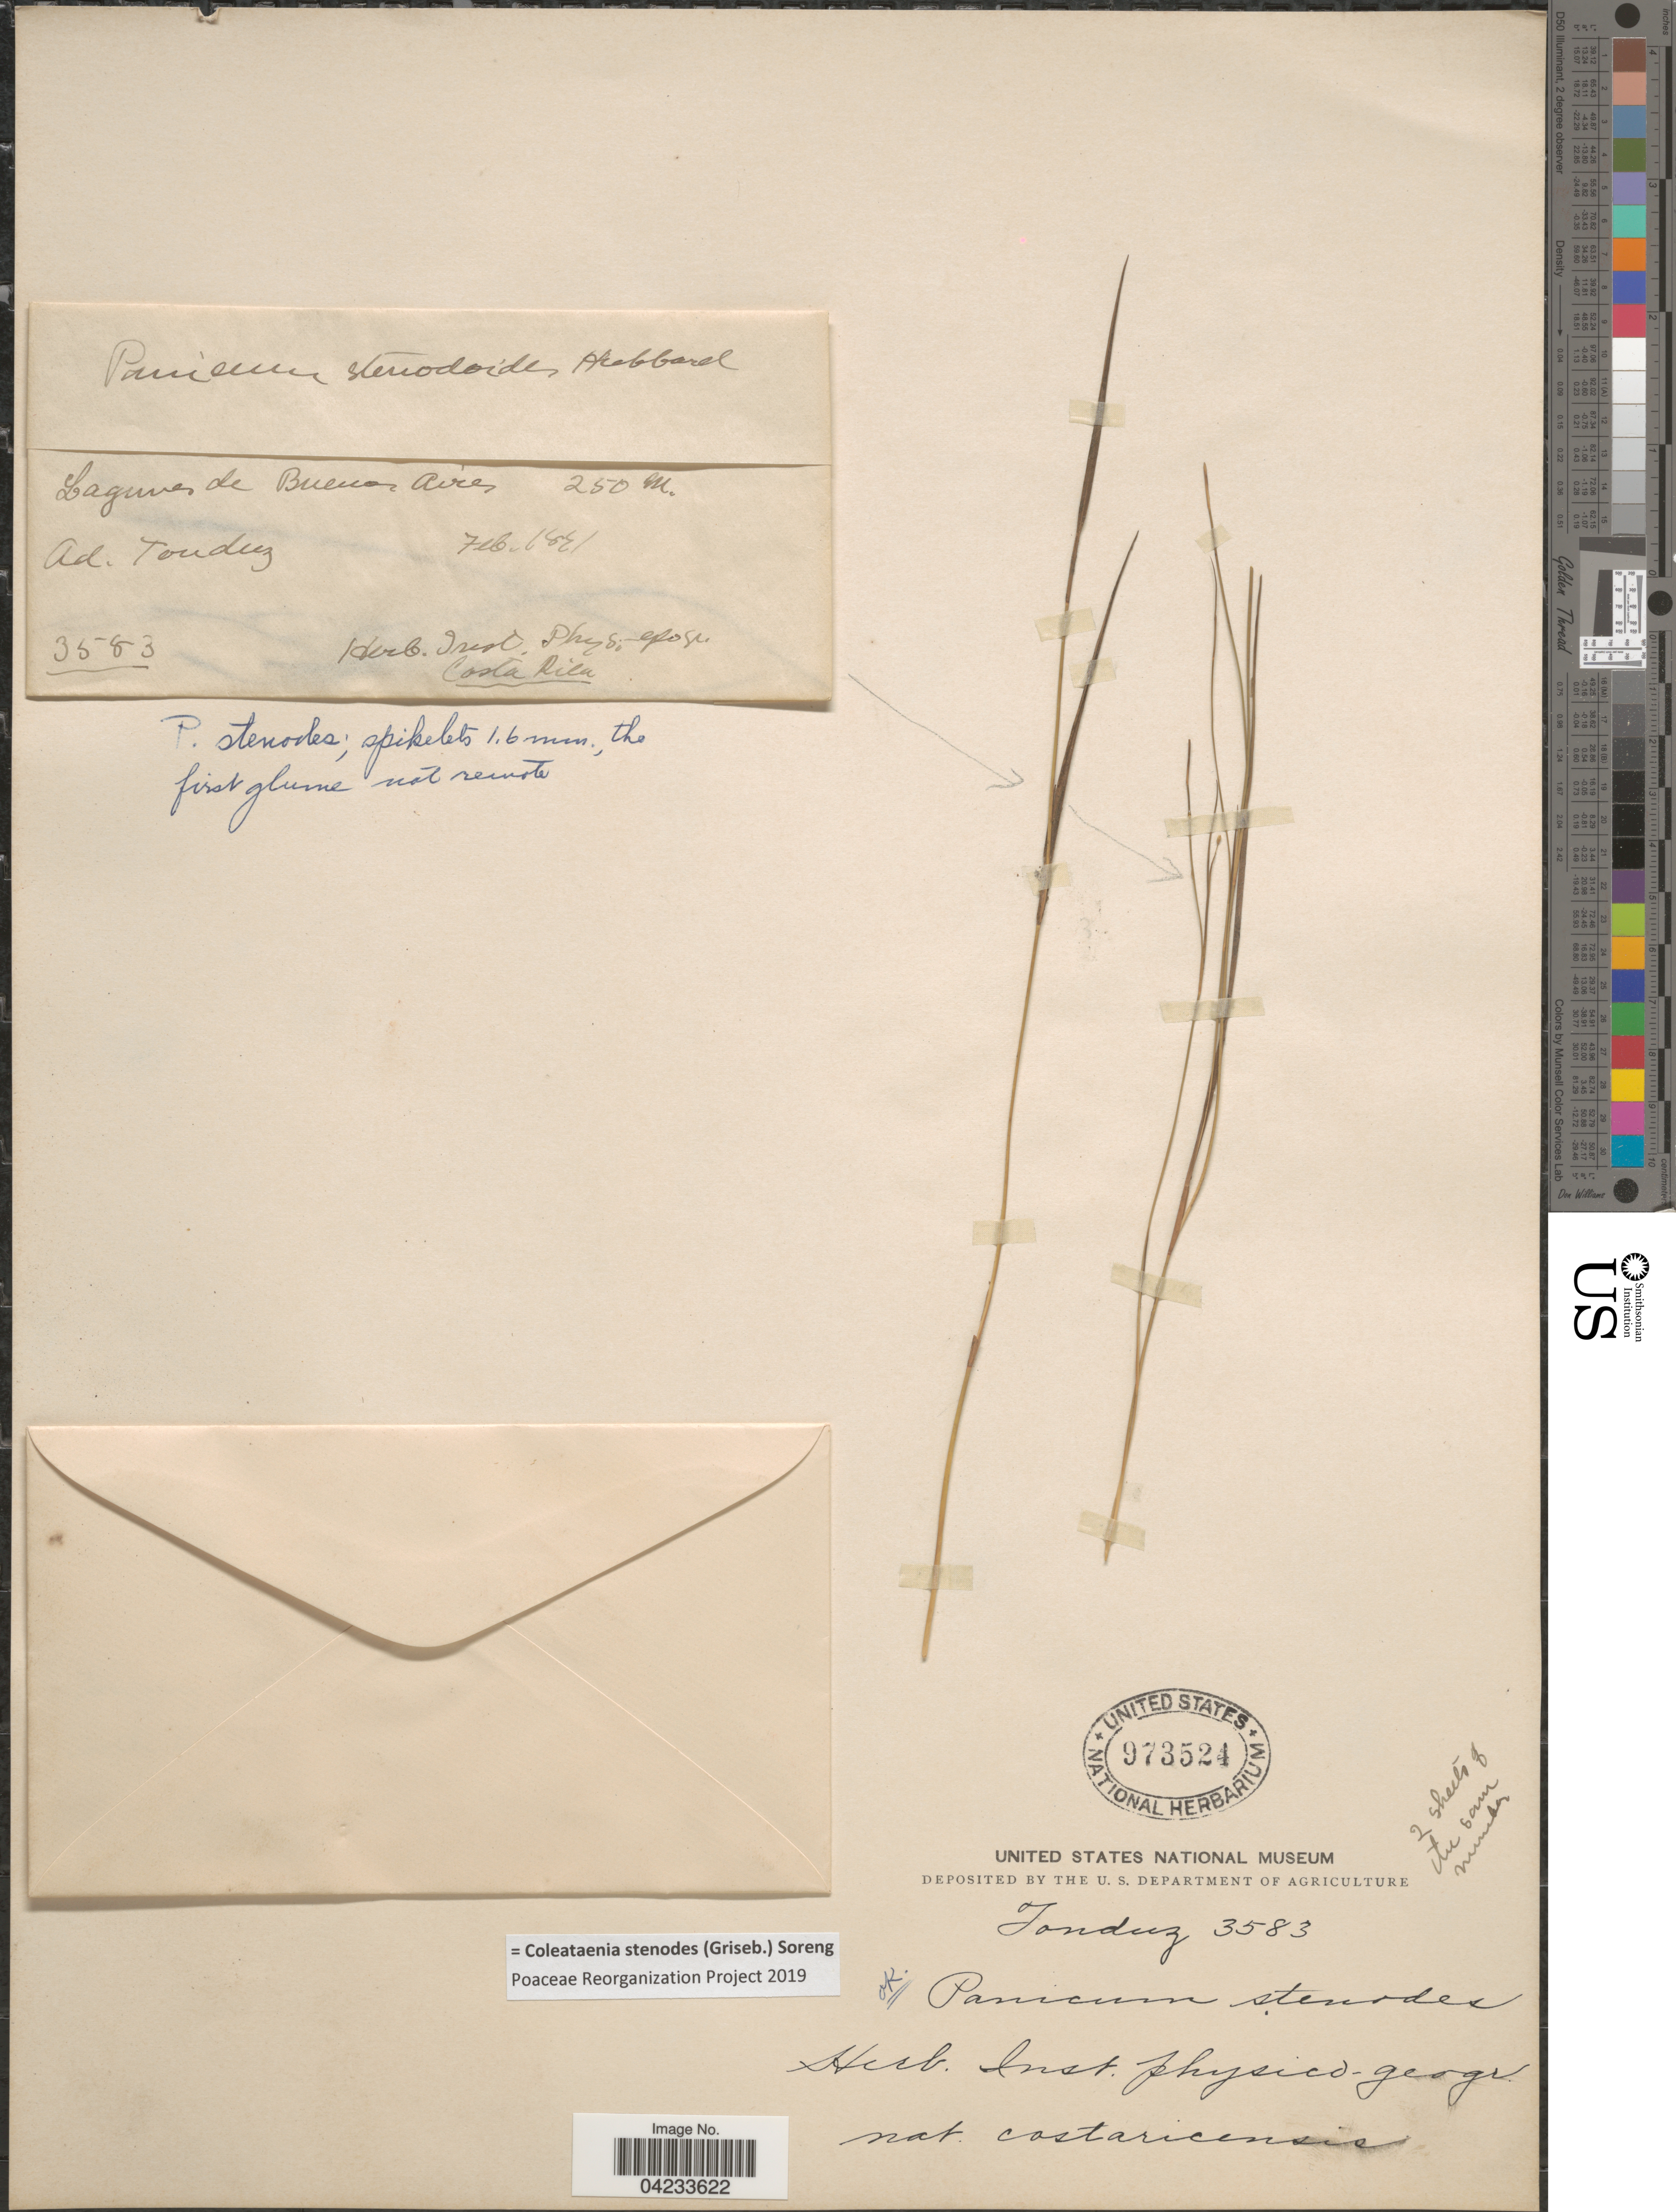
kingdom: Plantae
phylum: Tracheophyta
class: Liliopsida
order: Poales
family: Poaceae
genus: Coleataenia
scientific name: Coleataenia stenodes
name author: (Griseb.) Soreng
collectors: A. Tonduz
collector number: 3583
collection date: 1841-02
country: Costa Rica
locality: Lagunes de Buenos Aires.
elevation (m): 250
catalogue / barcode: US 973524